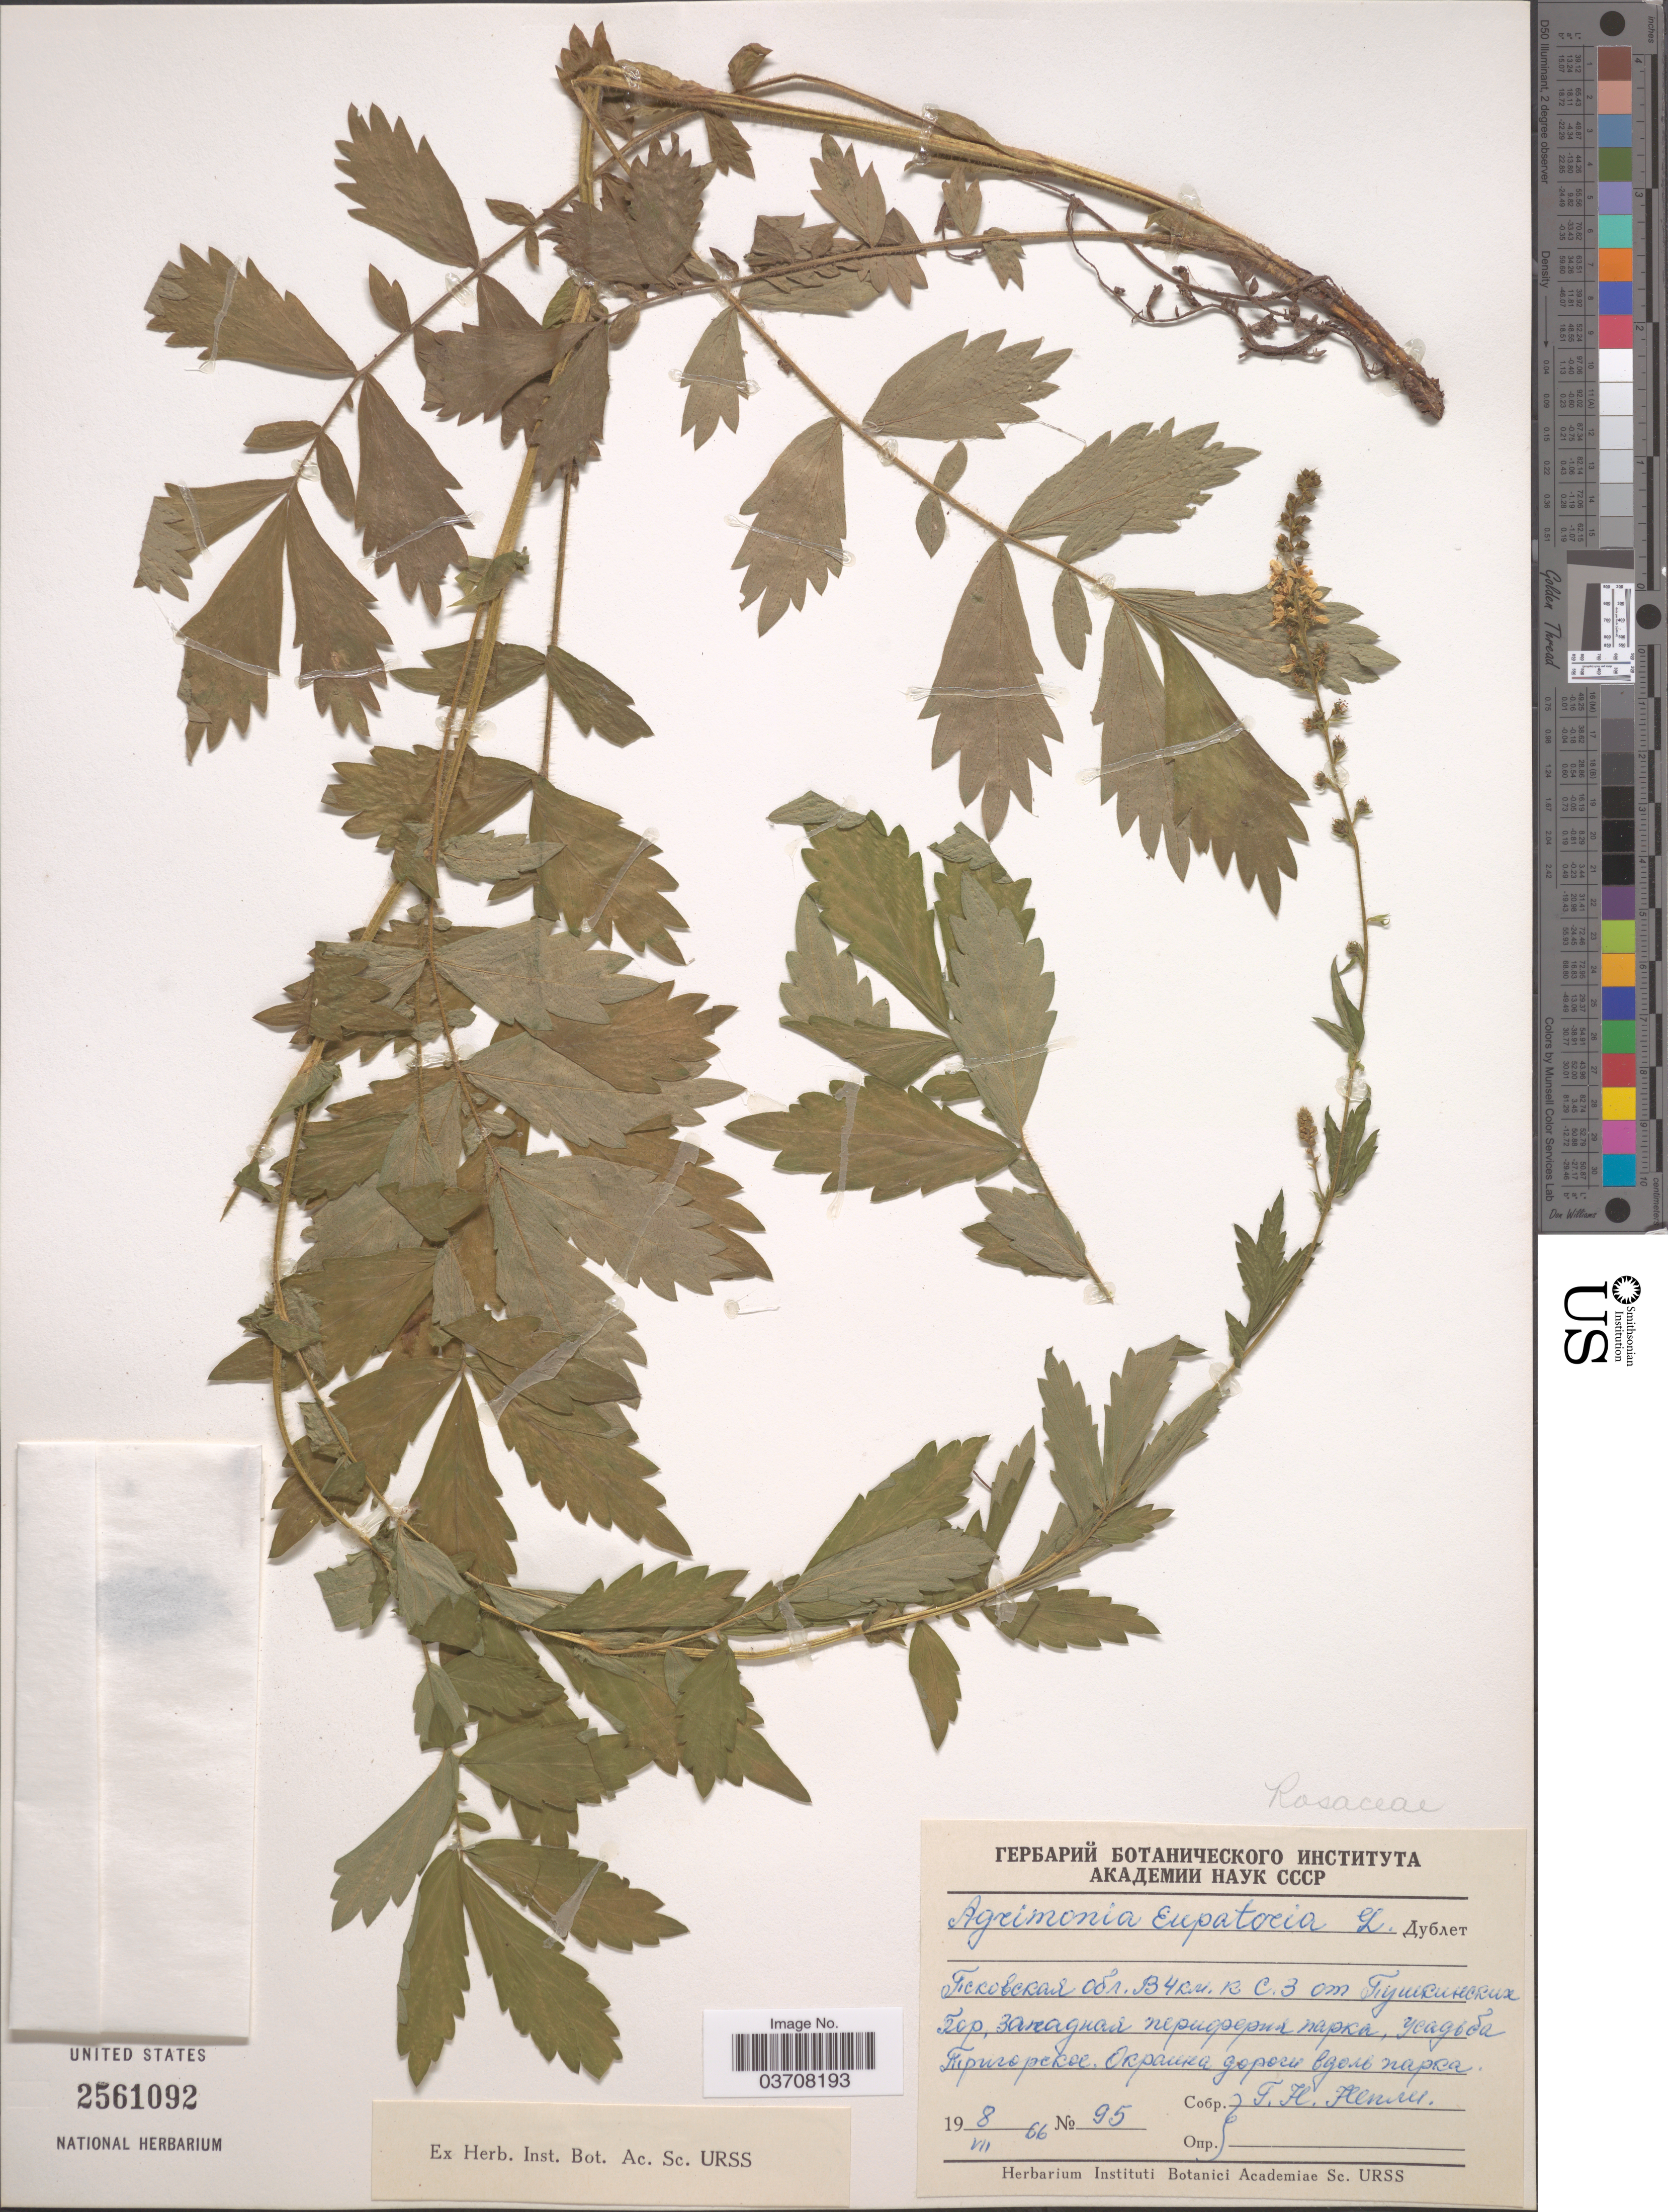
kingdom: Plantae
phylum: Tracheophyta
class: Magnoliopsida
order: Rosales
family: Rosaceae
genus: Agrimonia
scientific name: Agrimonia eupatoria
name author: L.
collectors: X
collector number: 95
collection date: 1966-07-08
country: Russian Federation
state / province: Pskov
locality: Prigorskoe, 4 km NW from Pushkinskie Gory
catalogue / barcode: US 2561092